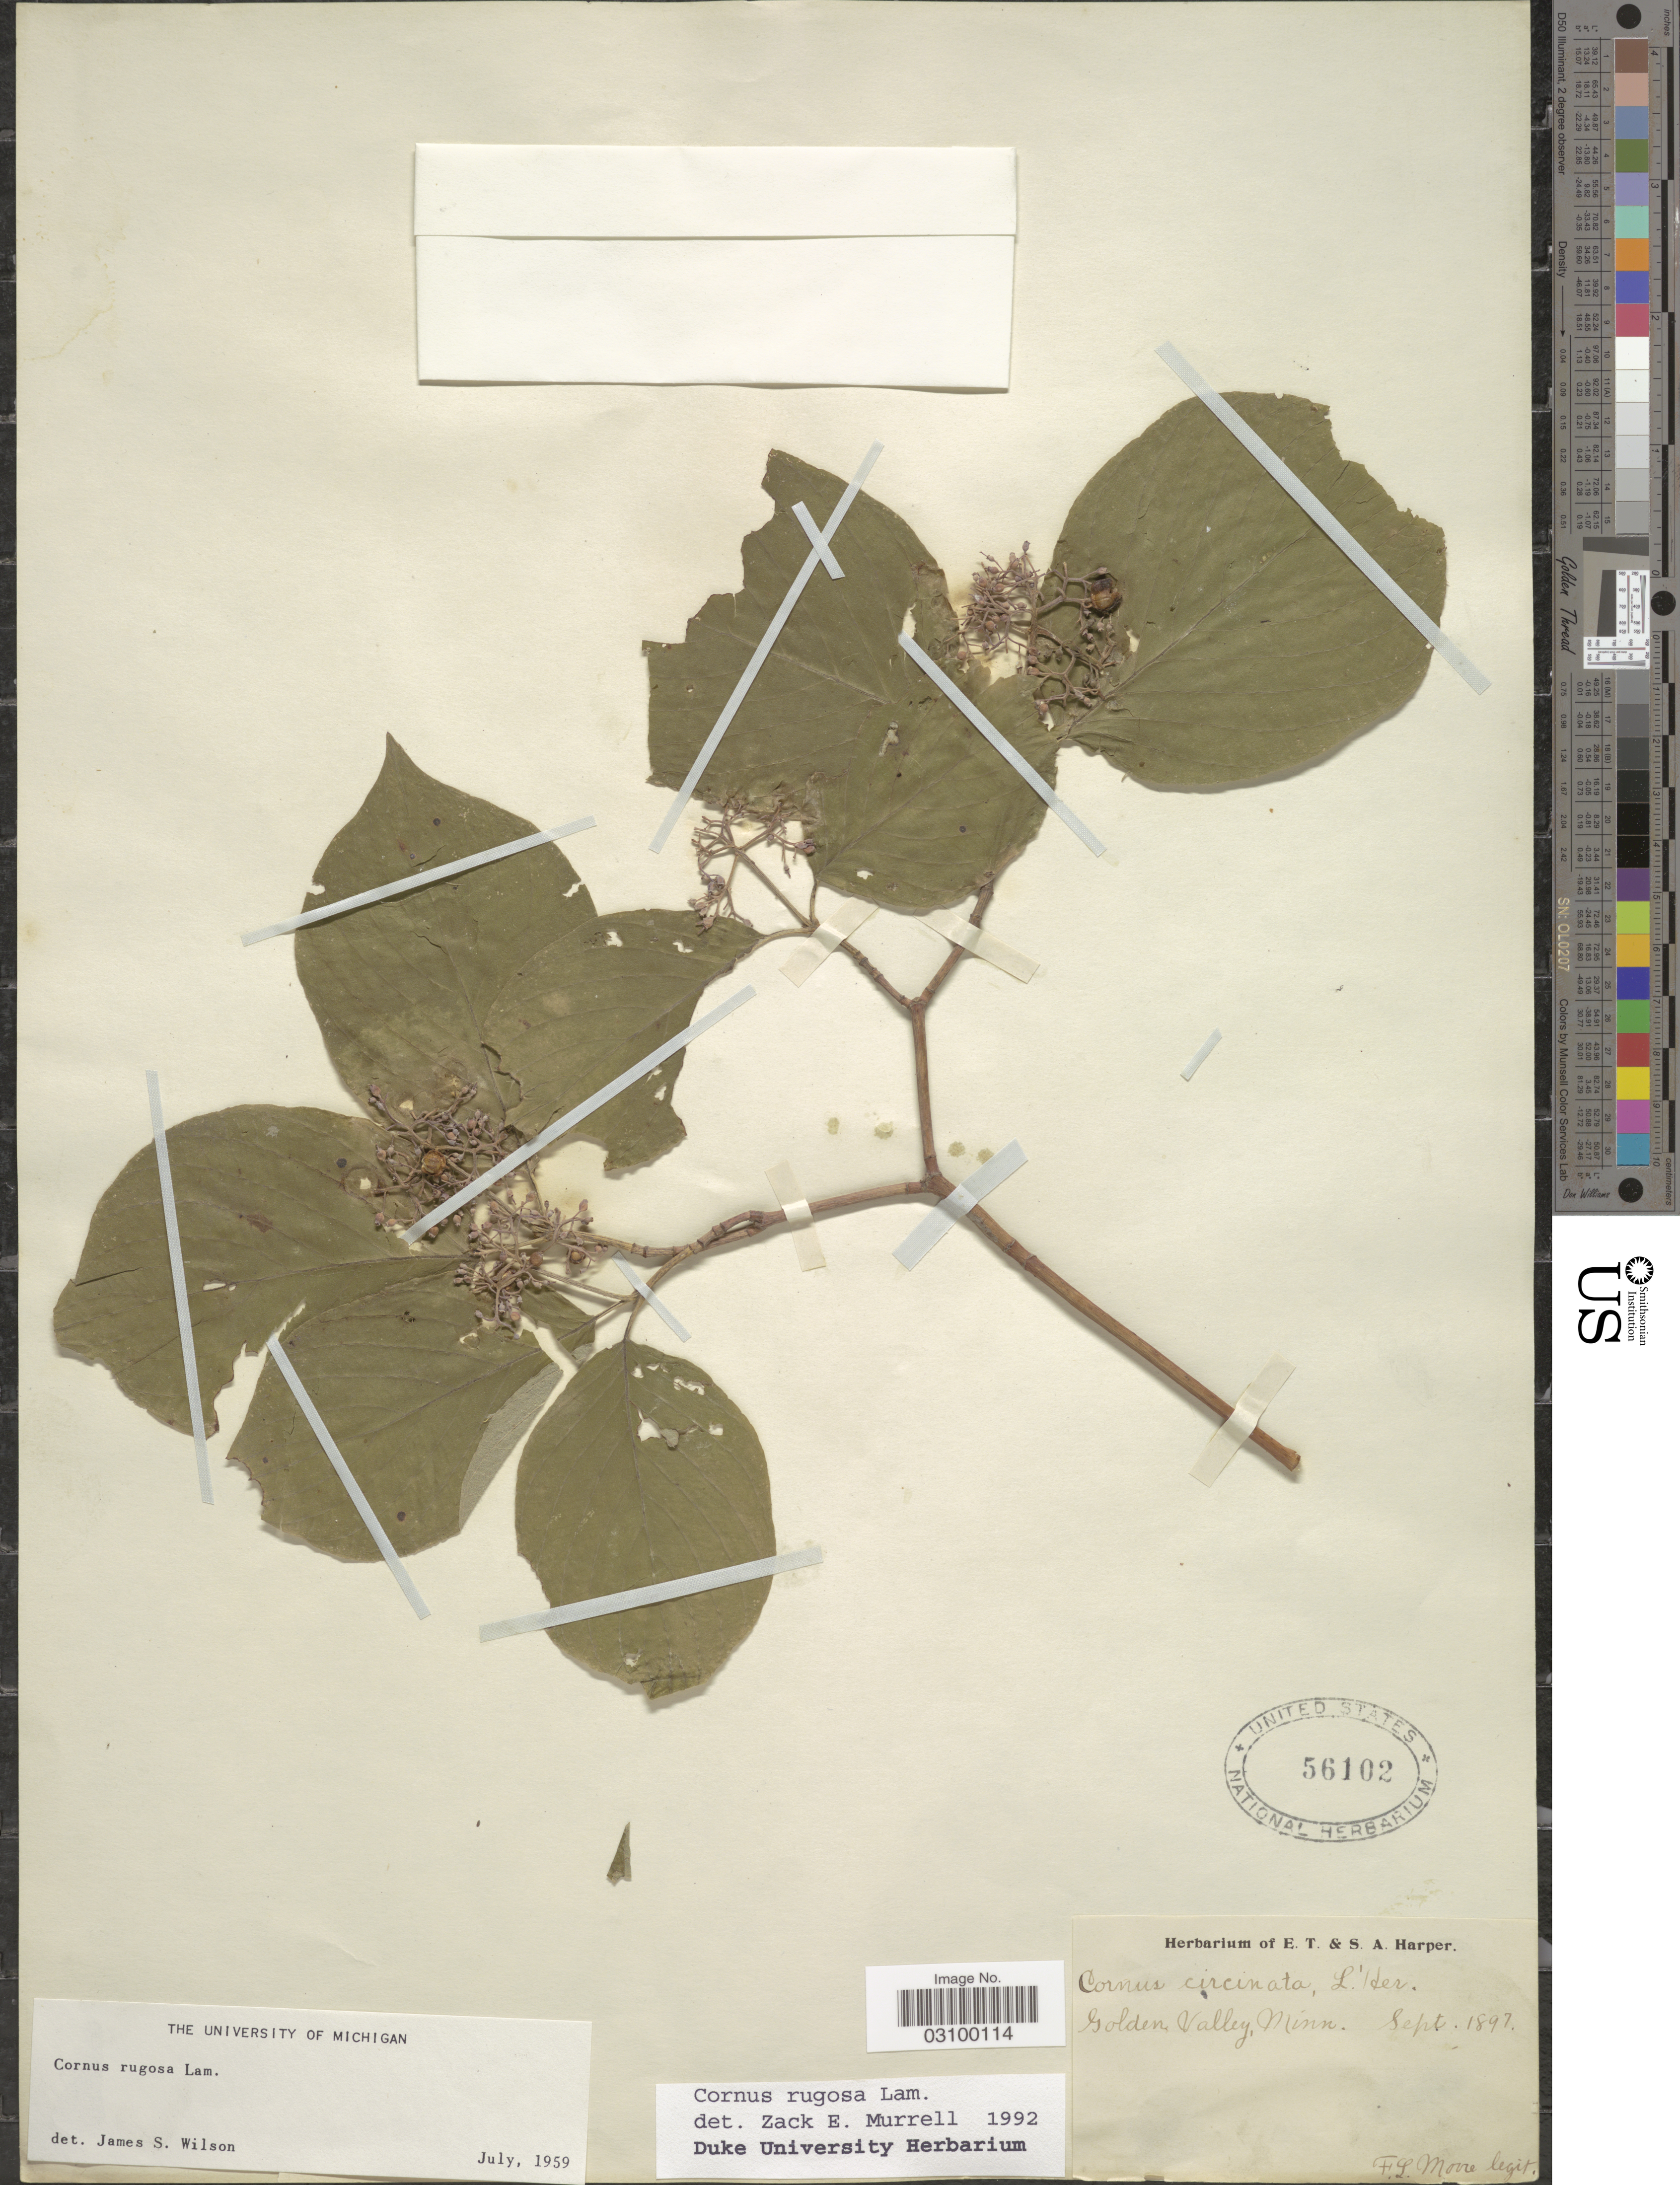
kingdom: Plantae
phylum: Tracheophyta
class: Magnoliopsida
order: Cornales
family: Cornaceae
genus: Cornus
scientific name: Cornus rugosa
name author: Lam.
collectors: F. Moore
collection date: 1897-09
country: United States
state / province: Minnesota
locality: Golden Valley, Minn.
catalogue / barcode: US 56102